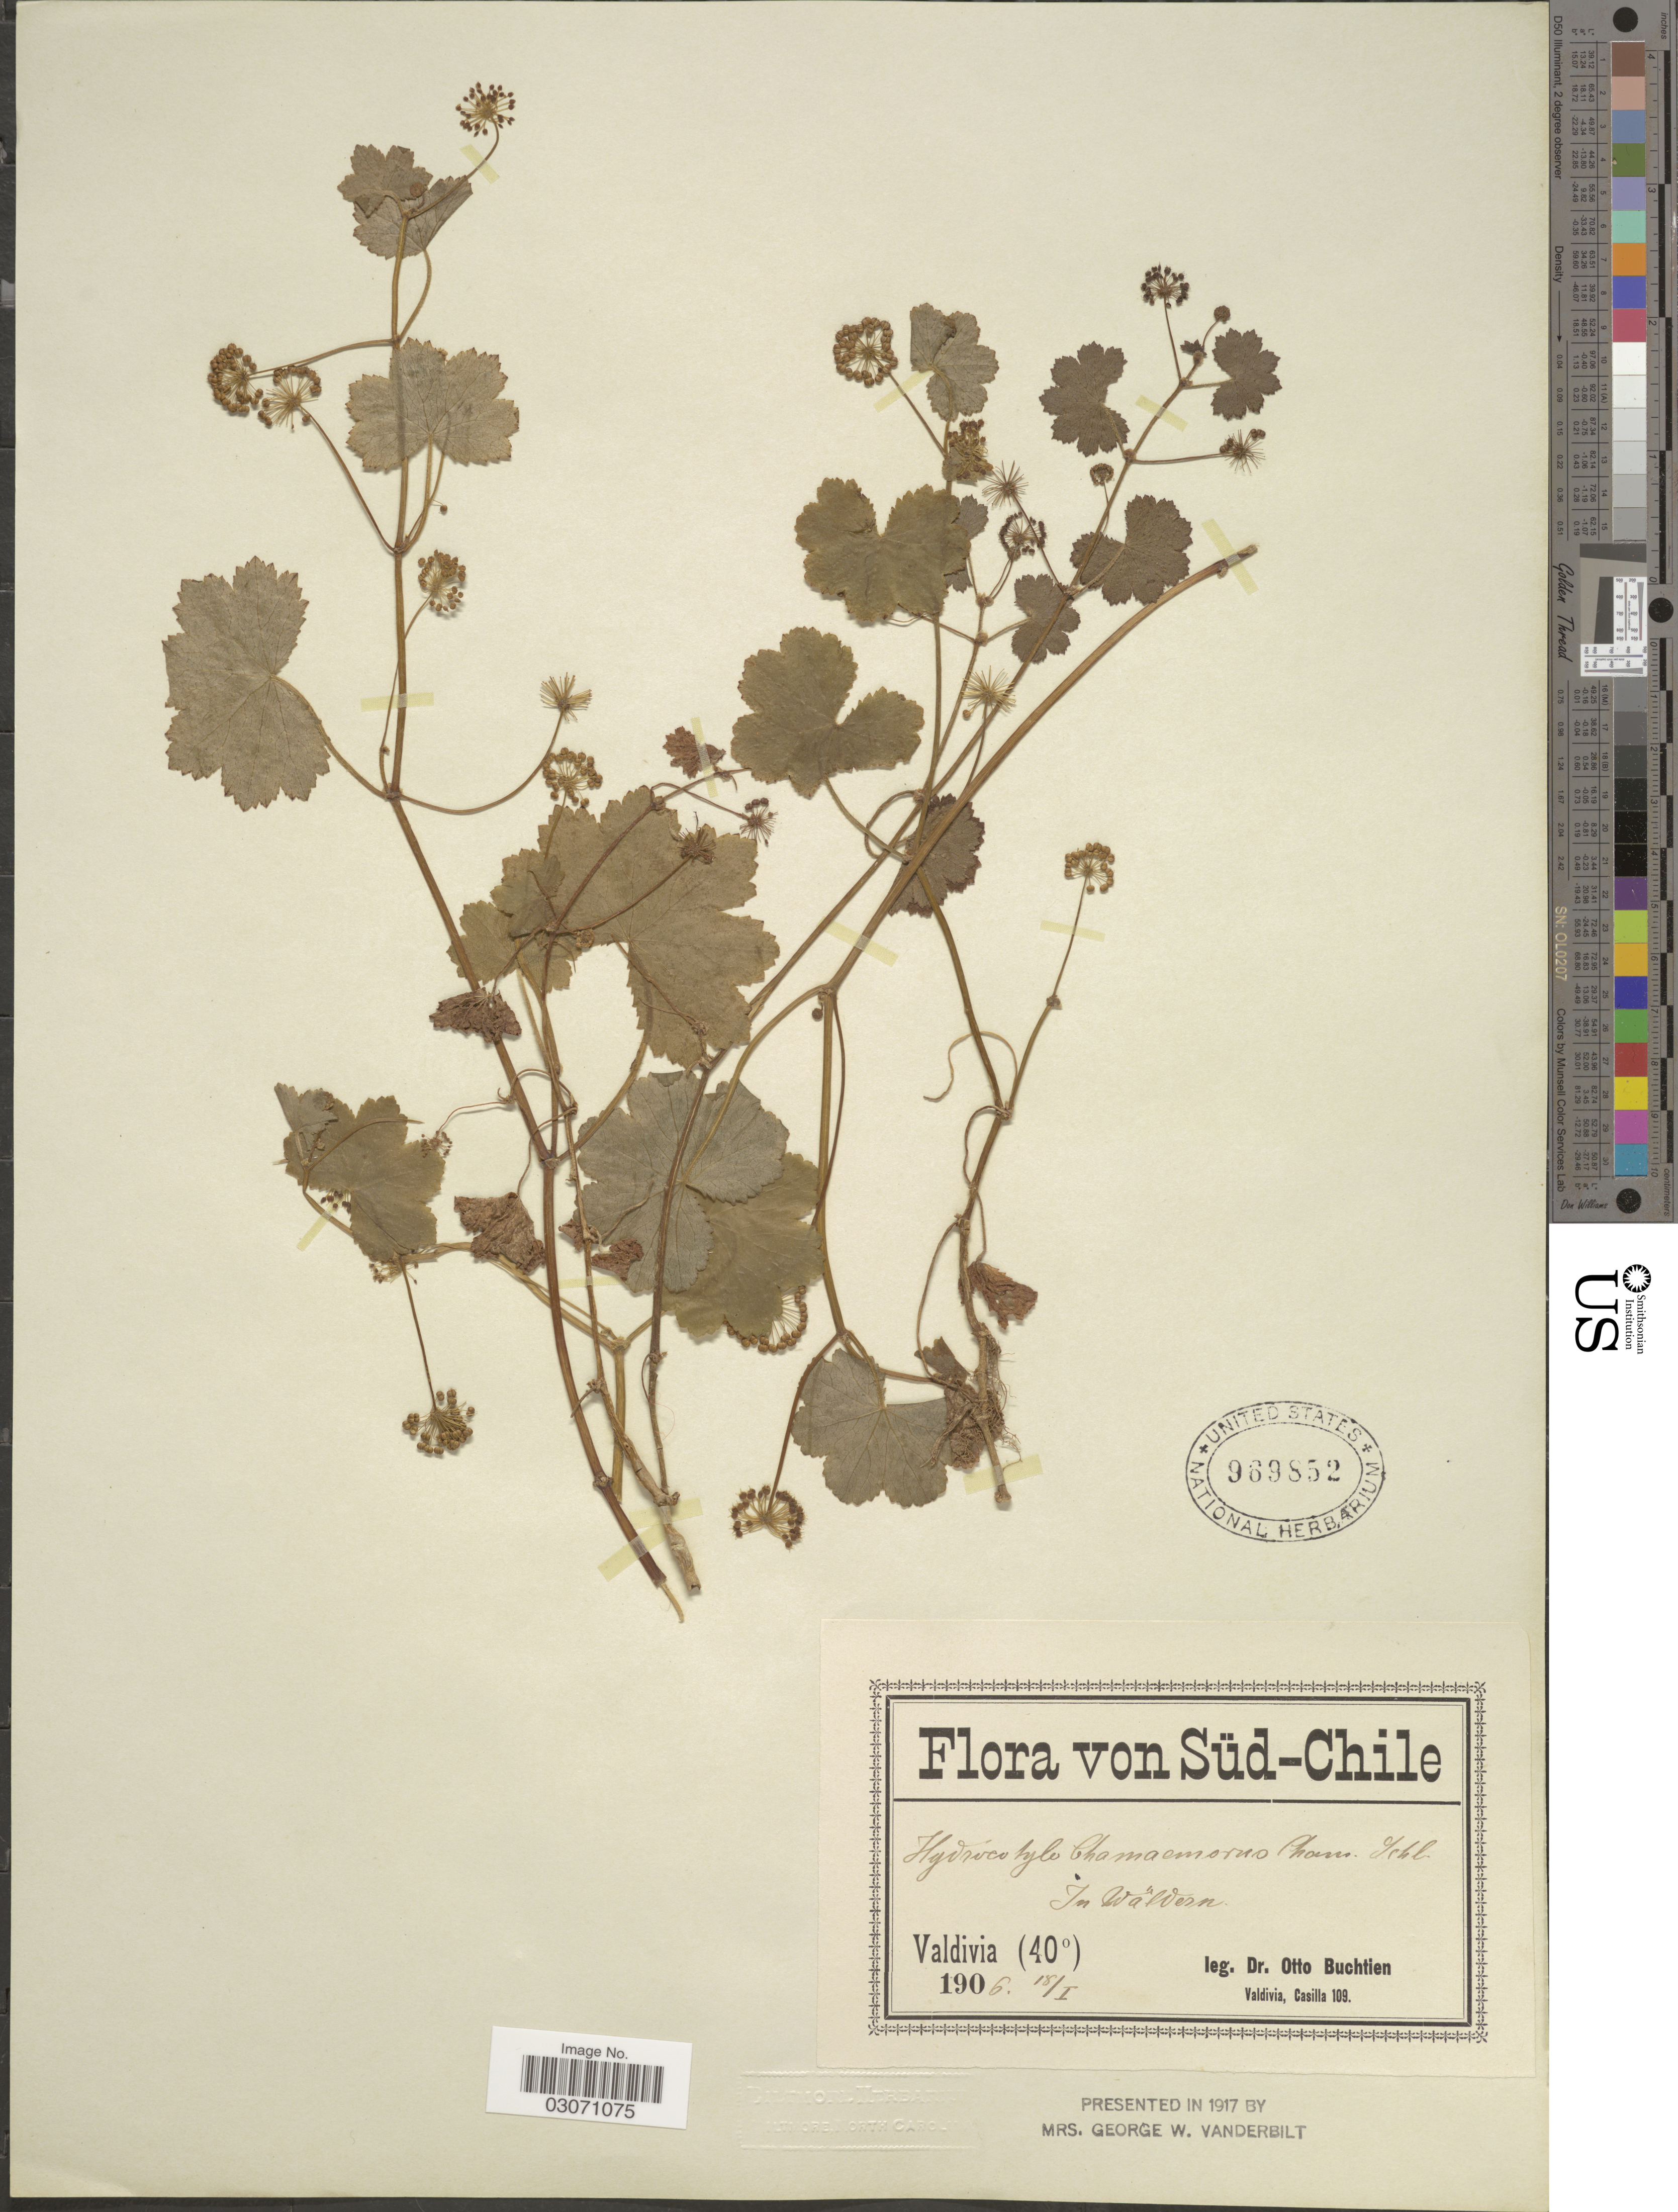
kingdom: Plantae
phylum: Tracheophyta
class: Magnoliopsida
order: Apiales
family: Araliaceae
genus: Hydrocotyle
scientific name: Hydrocotyle poeppigii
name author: DC.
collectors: O. Buchtien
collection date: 1906-01-18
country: Chile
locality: Süd-Chile, Valdivia, In Waldern.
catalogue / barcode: US 969852